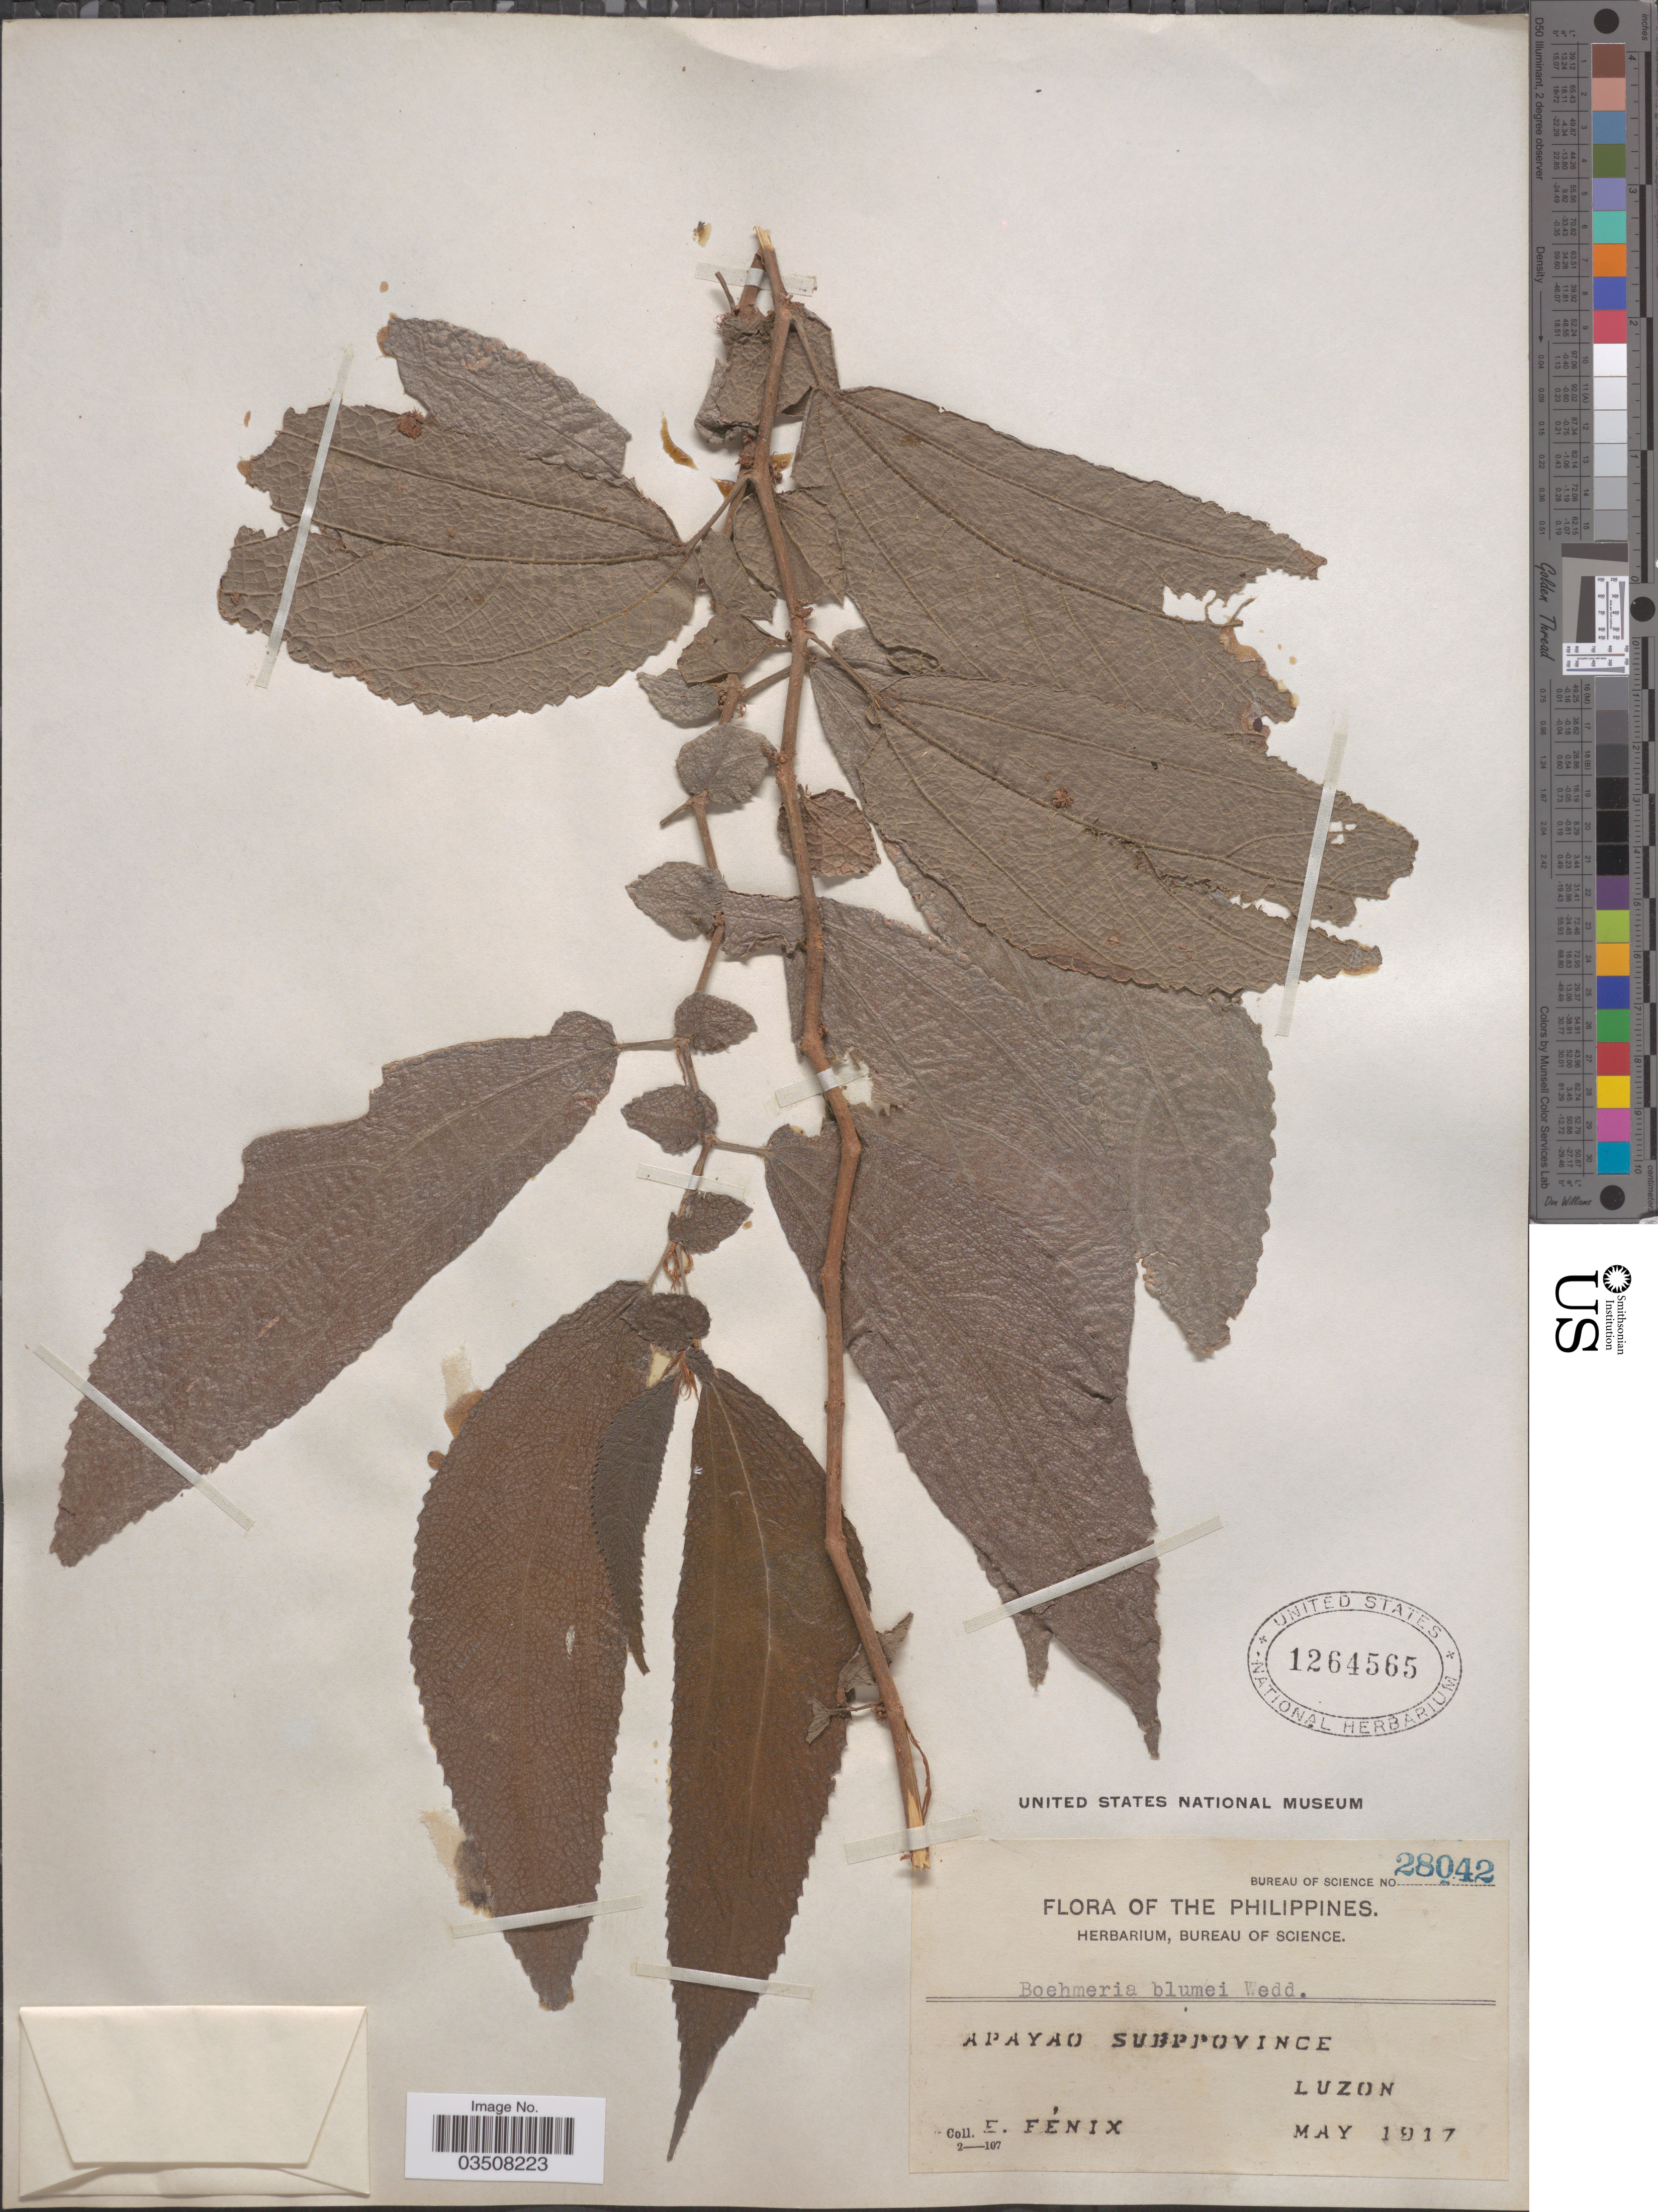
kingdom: Plantae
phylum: Tracheophyta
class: Magnoliopsida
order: Rosales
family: Urticaceae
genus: Boehmeria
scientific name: Boehmeria blumei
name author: Wedd.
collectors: E. Fénix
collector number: Bureau of Science 28042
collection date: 1917-05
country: Philippines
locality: Apayao Subprovince, Luzon.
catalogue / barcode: US 1264565